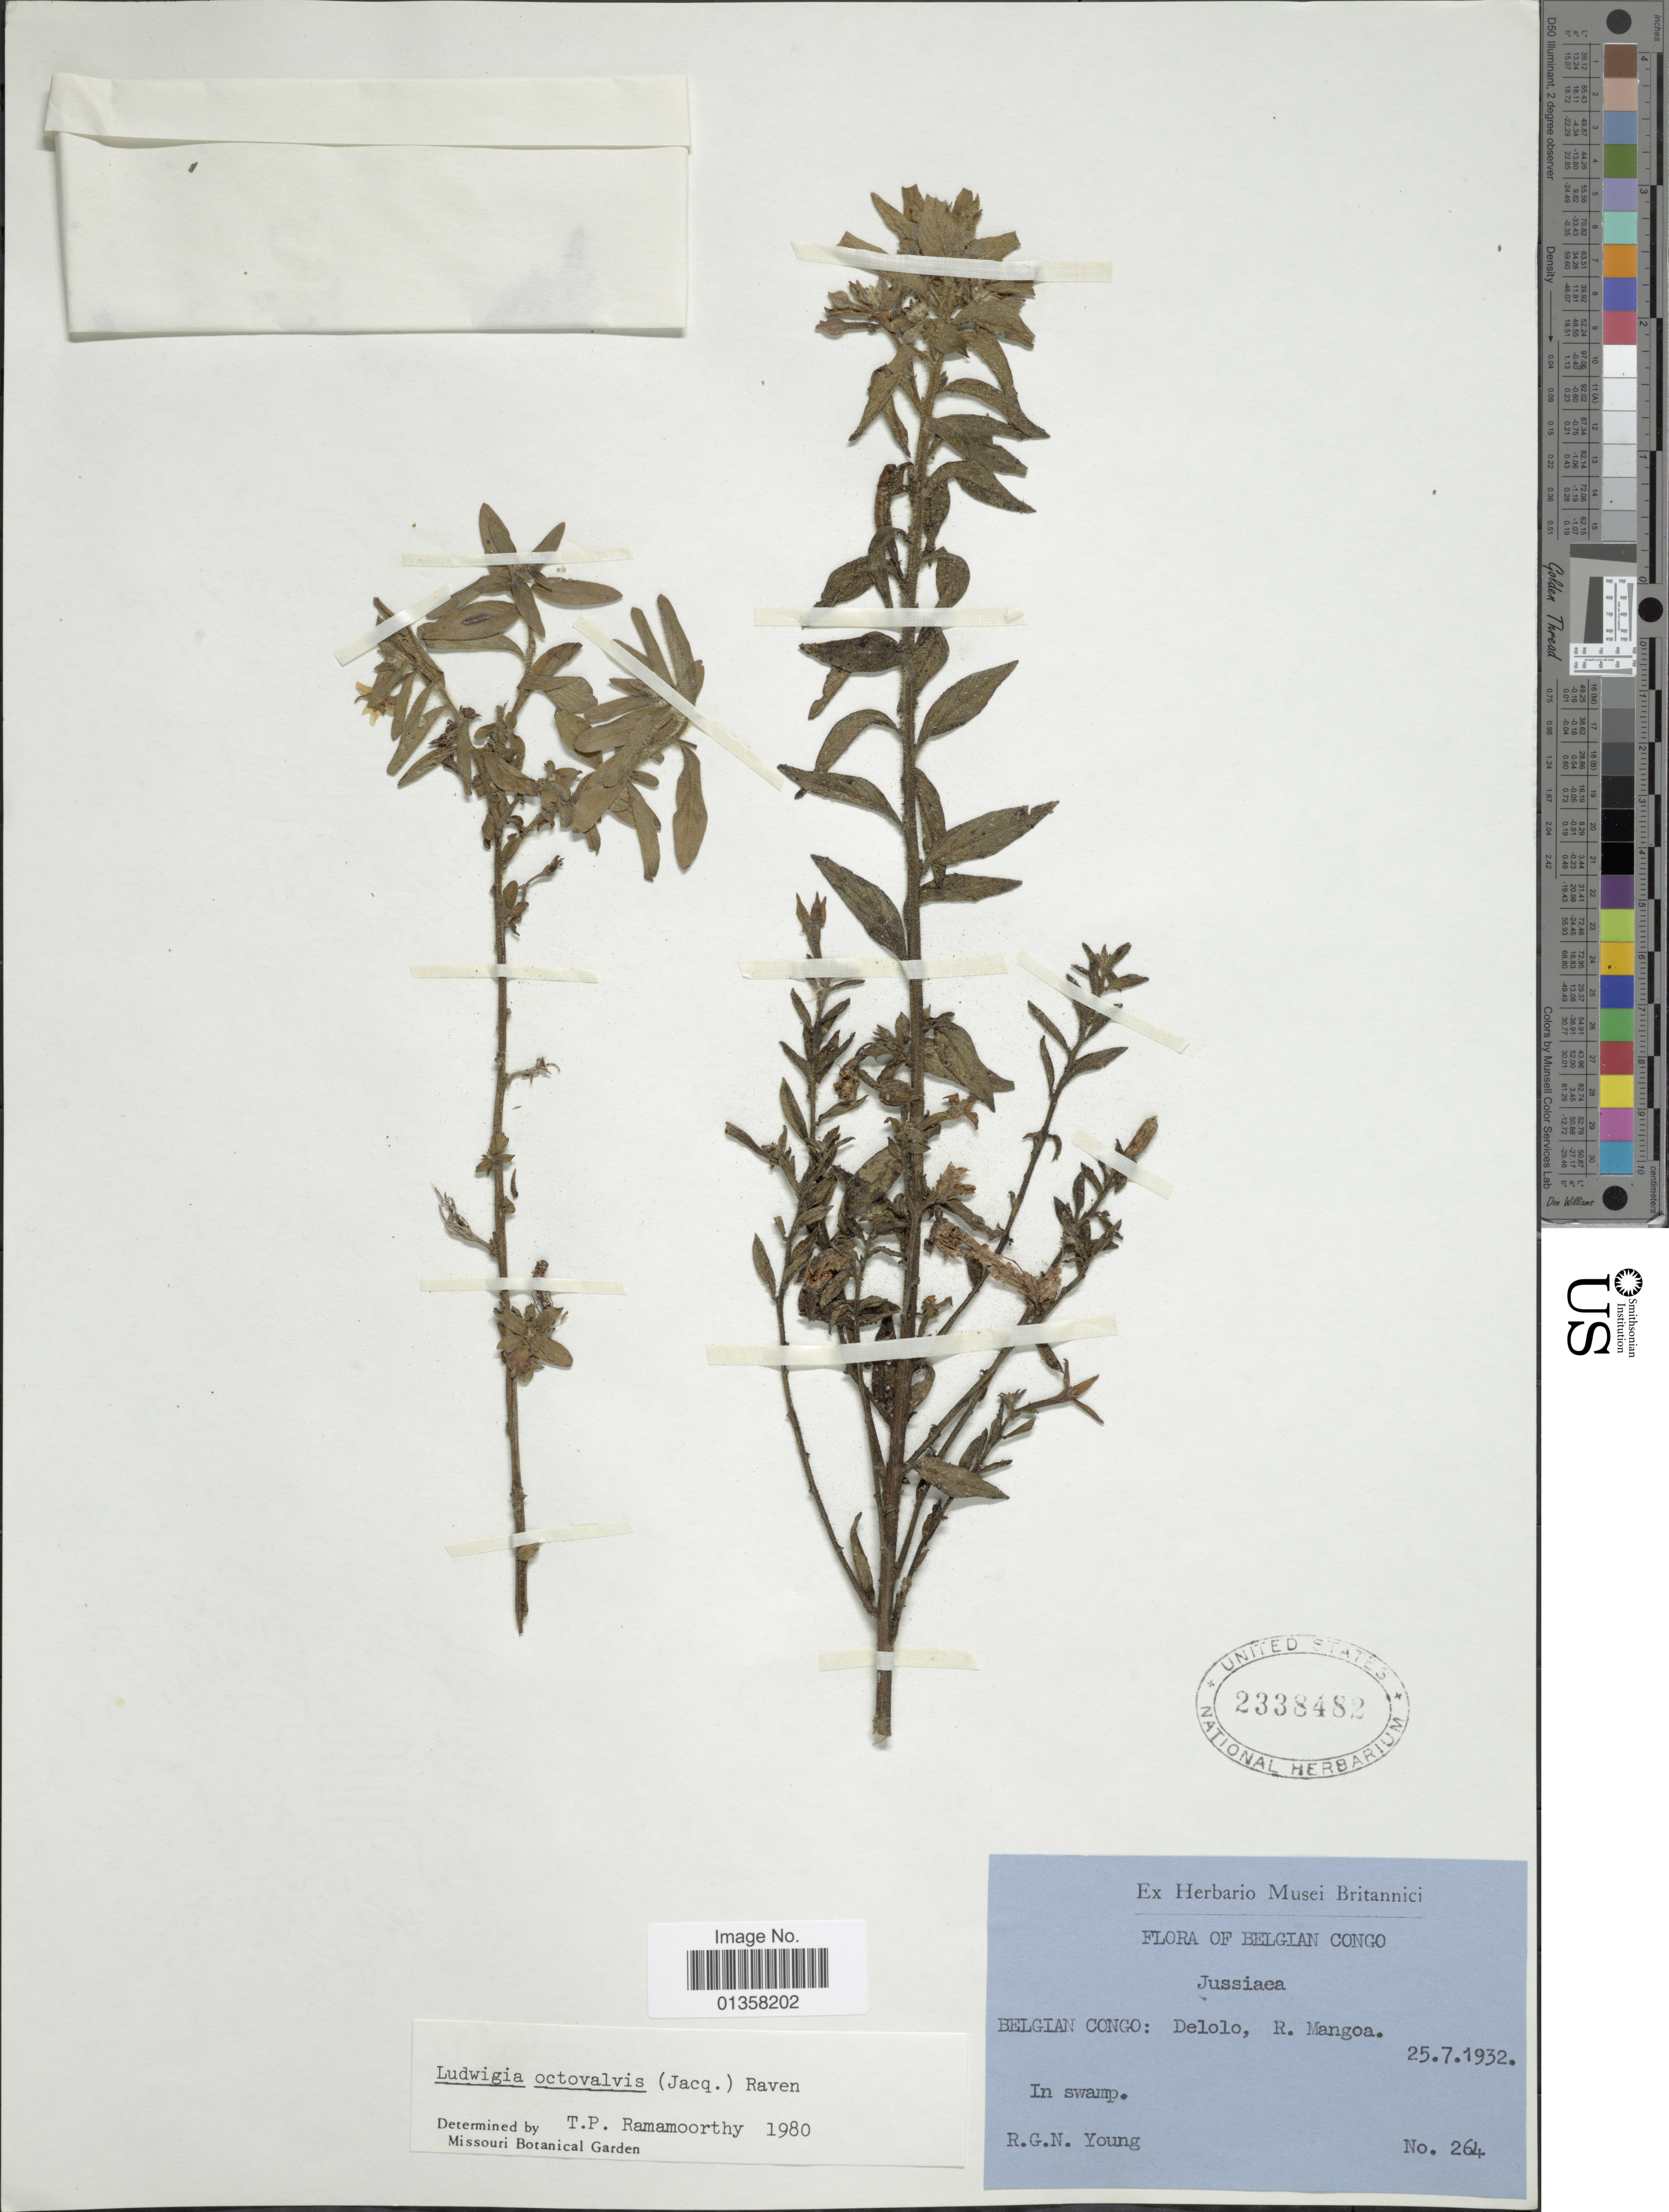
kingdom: Plantae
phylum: Tracheophyta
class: Magnoliopsida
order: Myrtales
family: Onagraceae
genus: Ludwigia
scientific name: Ludwigia octovalvis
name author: (Jacq.) P.H. Raven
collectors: R. Young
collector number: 264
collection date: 1932-07-25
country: Congo, Democratic Republic of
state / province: Lualaba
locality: Delolo, R. Mangoa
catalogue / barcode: US 2338482